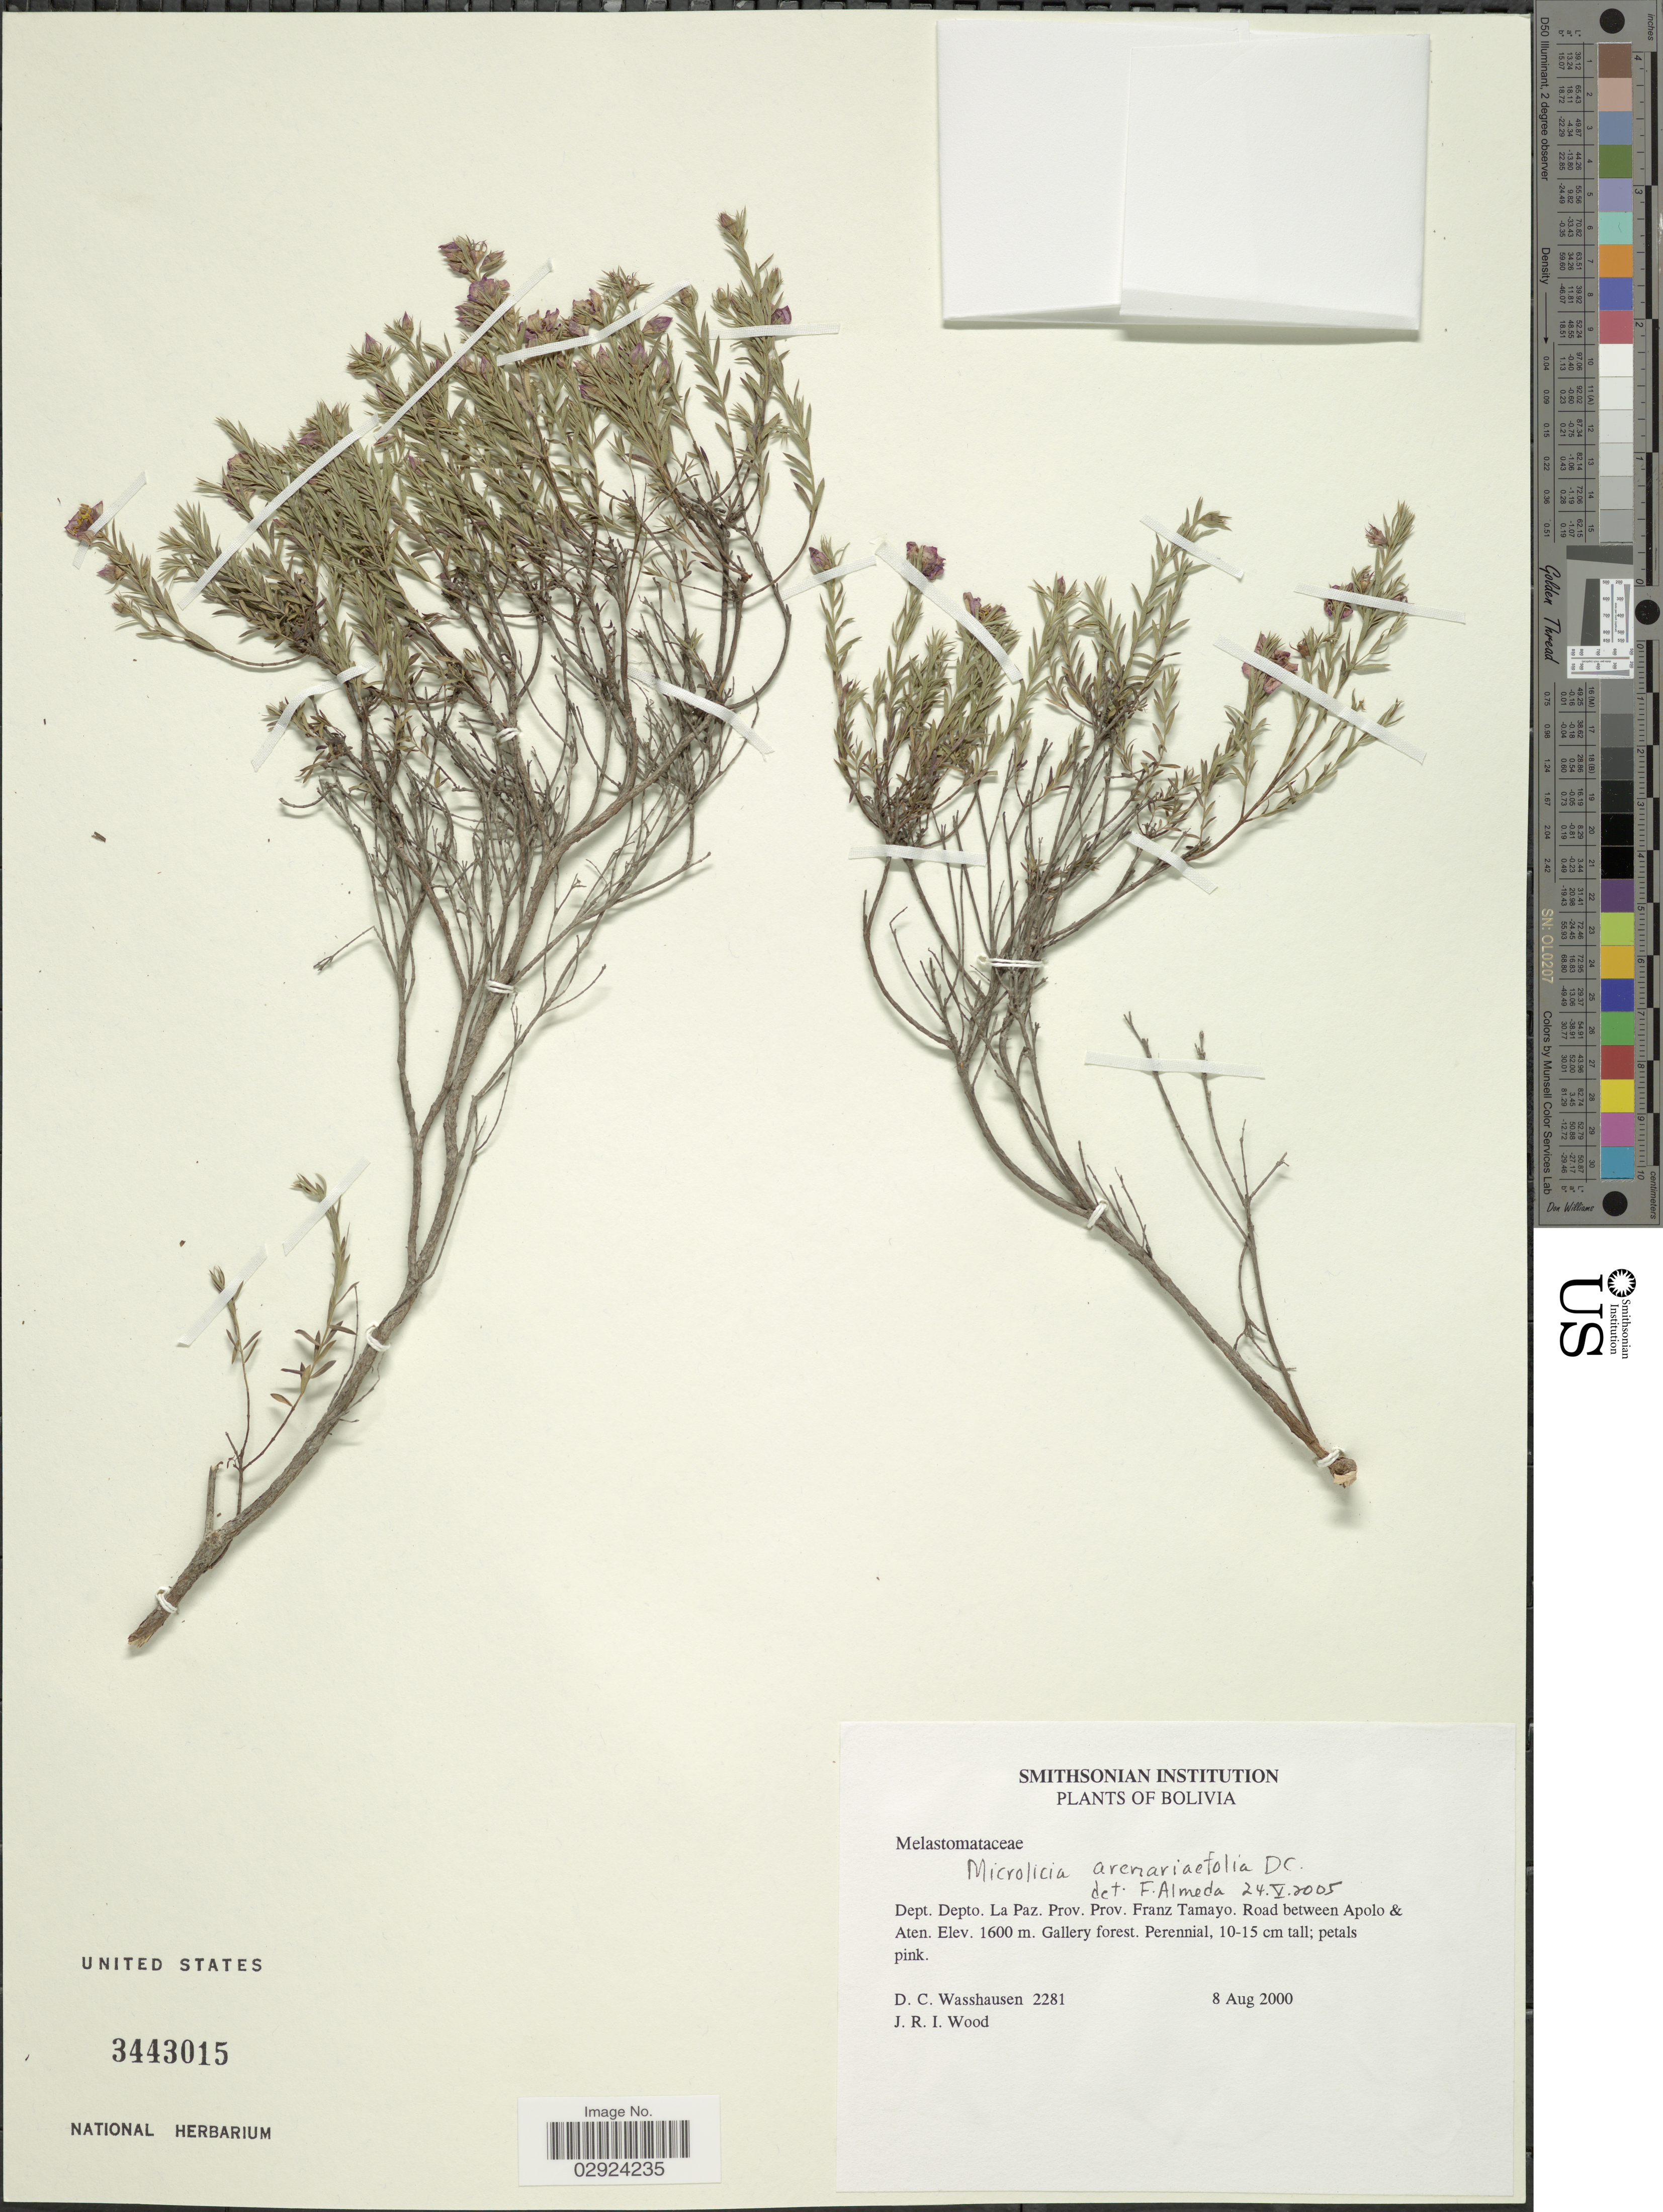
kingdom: Plantae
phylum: Tracheophyta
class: Magnoliopsida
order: Myrtales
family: Melastomataceae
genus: Microlicia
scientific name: Microlicia arenariaefolia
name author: DC.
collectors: D. C. Wasshausen & J. R. I. Wood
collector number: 2281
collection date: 2000-08-08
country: Bolivia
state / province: La Paz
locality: Depto. La Paz, Prov. Franz Tamayo, Road between Apolo & Aten.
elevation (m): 1600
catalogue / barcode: US 3443015